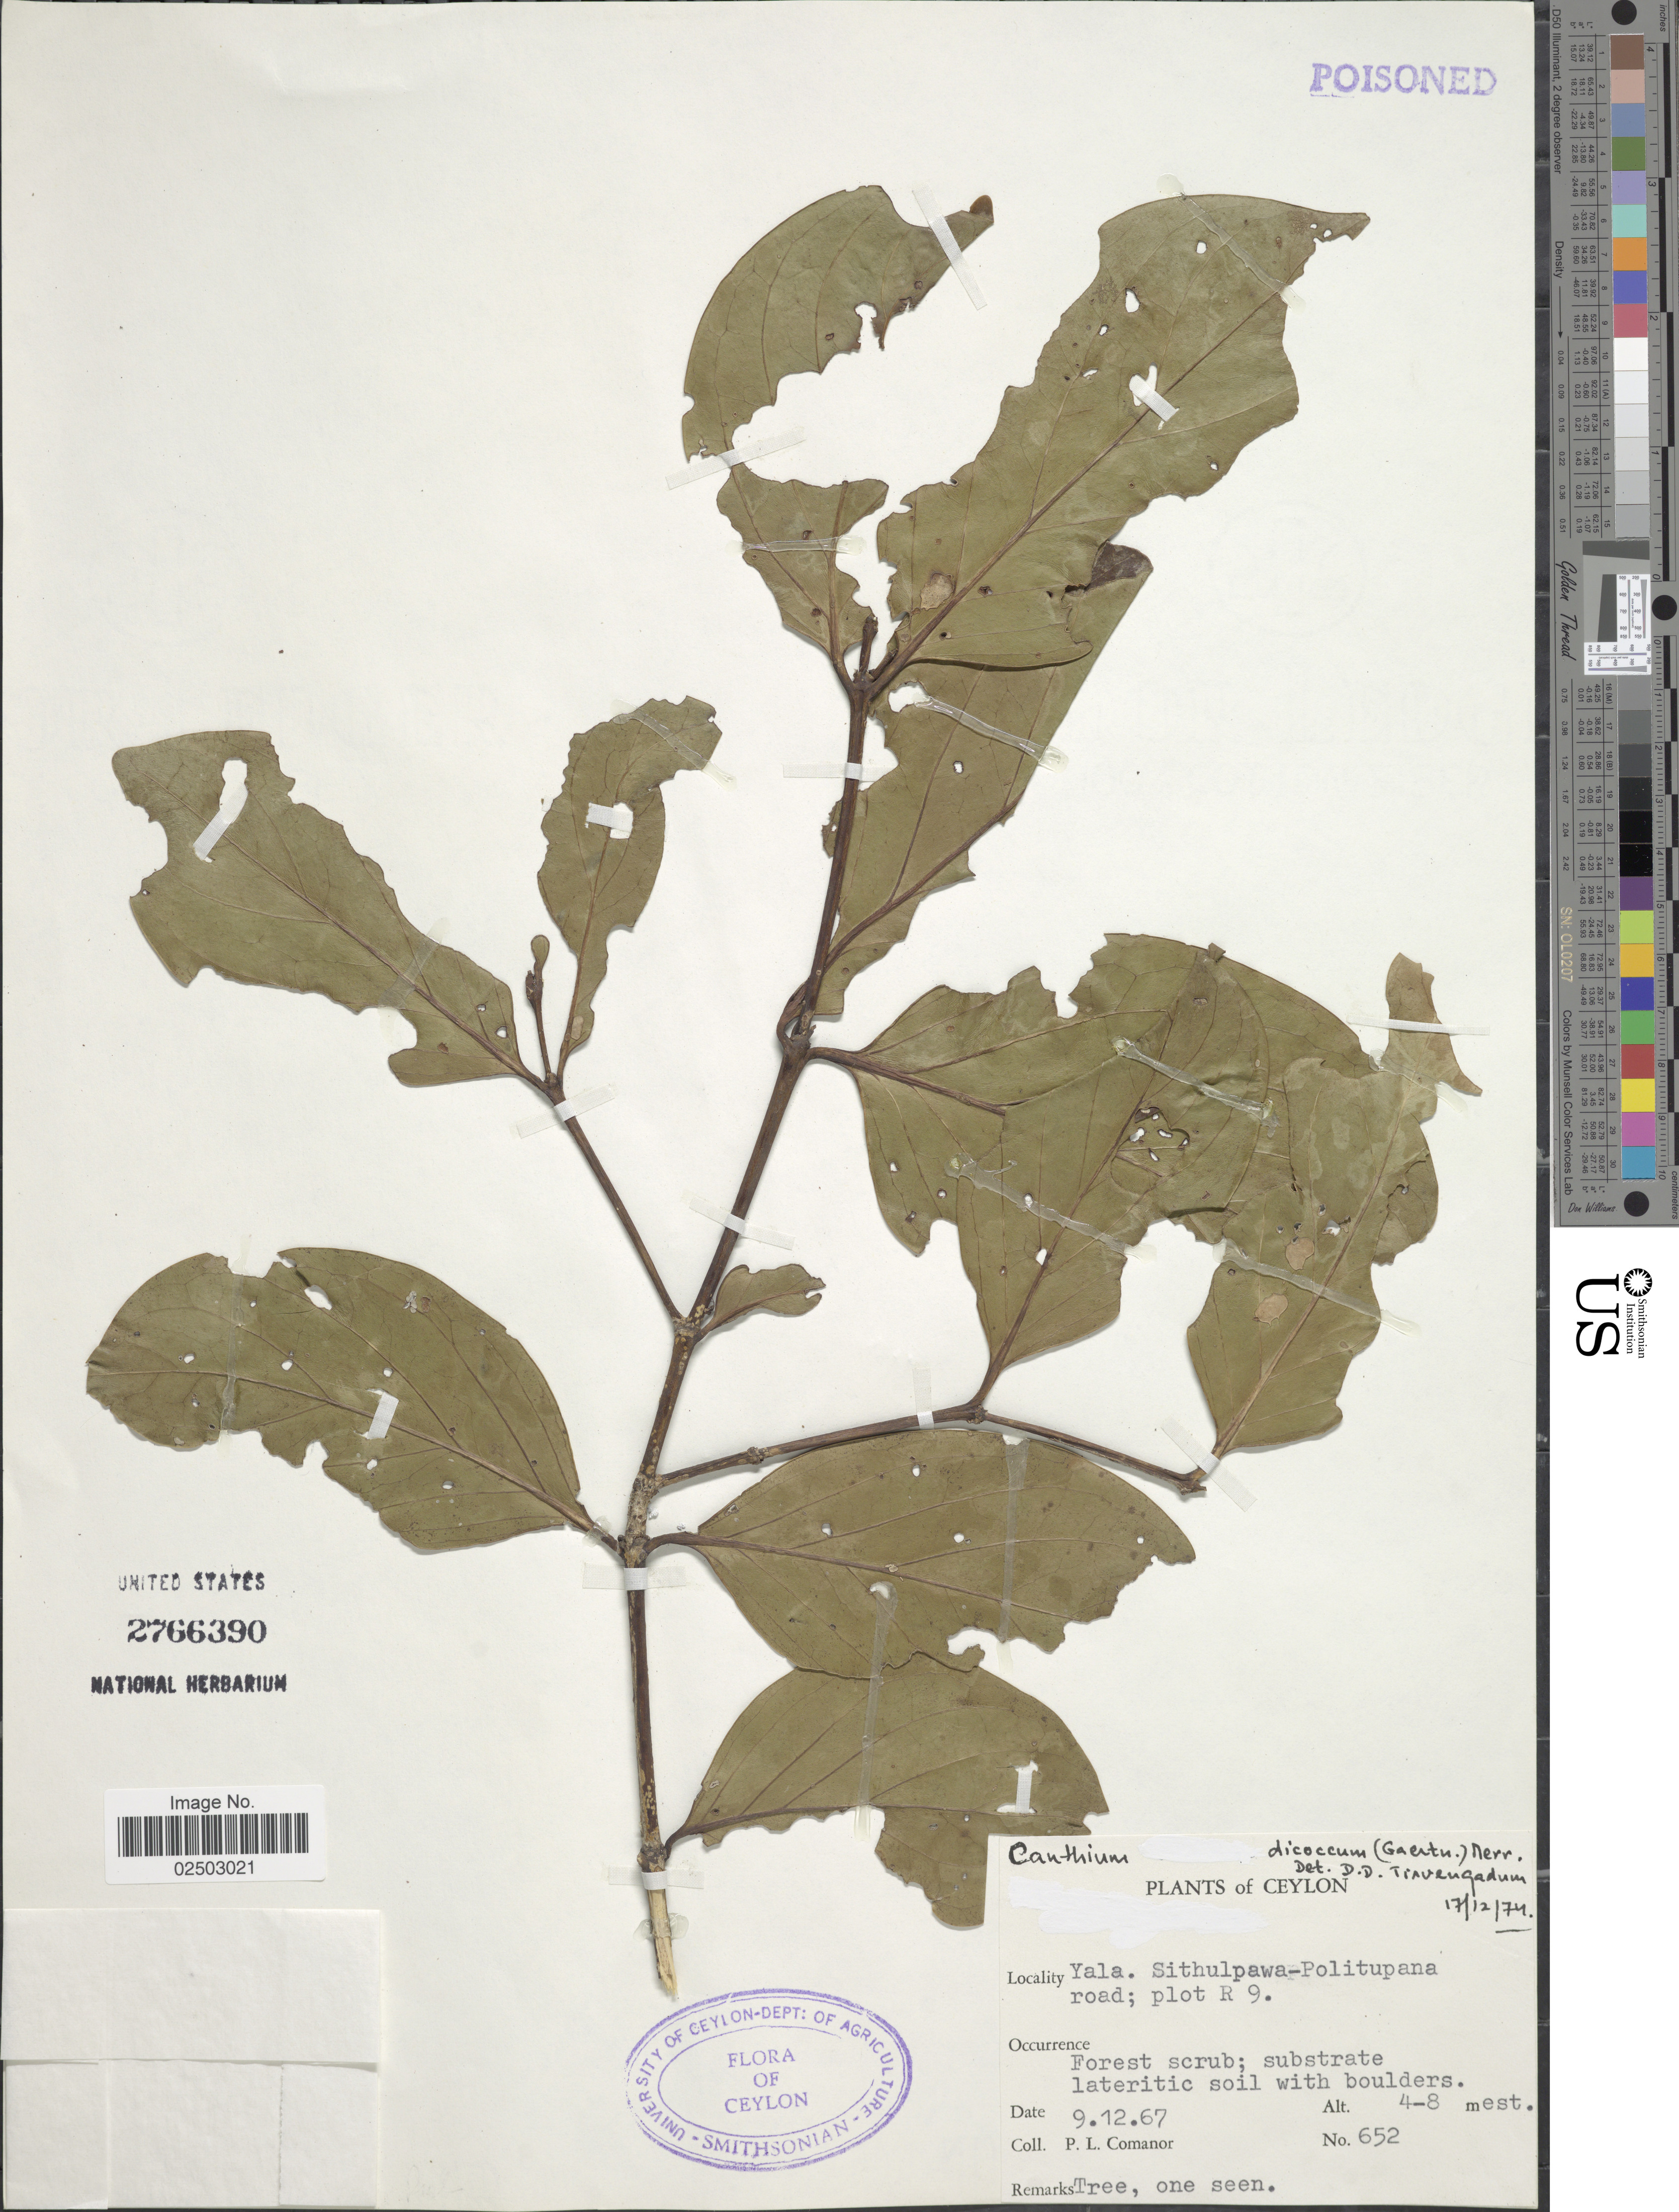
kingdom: Plantae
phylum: Tracheophyta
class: Magnoliopsida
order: Gentianales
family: Rubiaceae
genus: Canthium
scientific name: Canthium dicoccum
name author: (Gaertn.) Merr.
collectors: P. Comanor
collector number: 652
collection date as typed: Transcribed d/m/y: 9/12/67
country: Sri Lanka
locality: Ceylon, Yala, Sithulpawa-Politupana road; plot R9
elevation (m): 4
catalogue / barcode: US 2766390